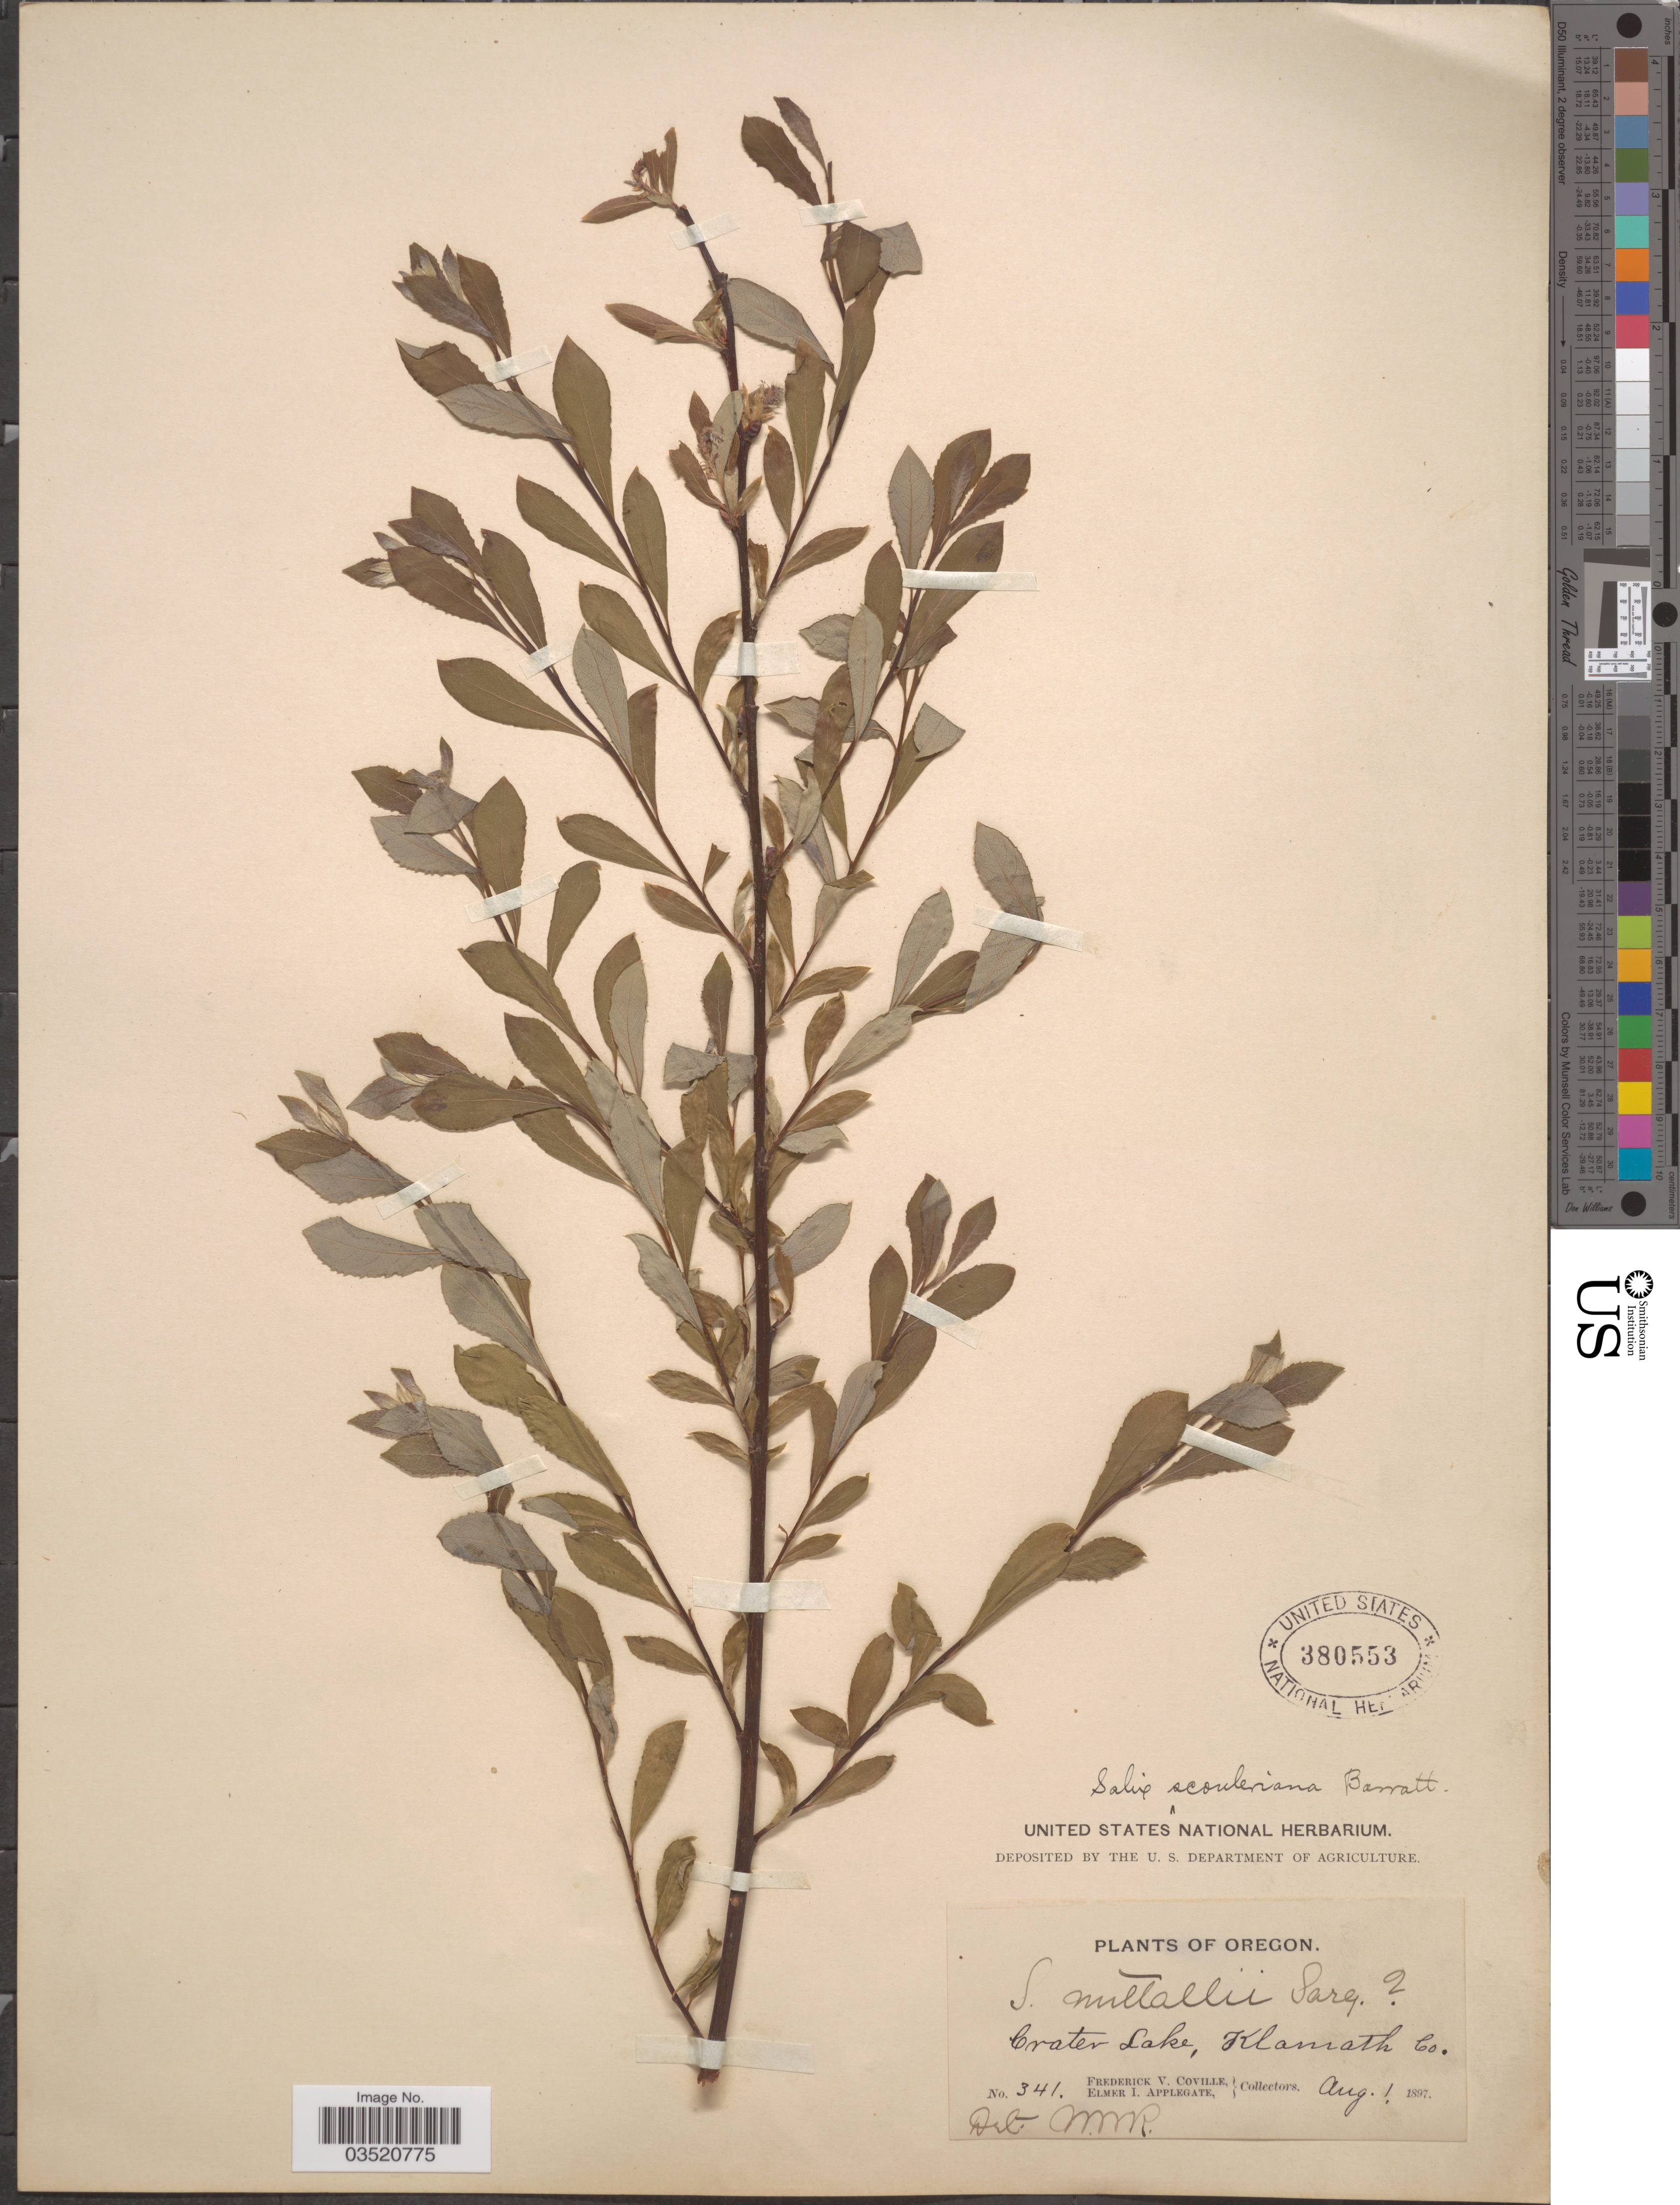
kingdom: Plantae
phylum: Tracheophyta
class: Magnoliopsida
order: Malpighiales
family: Salicaceae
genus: Salix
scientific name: Salix scouleriana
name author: Barratt ex Hook.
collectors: F. V. Coville & E. I. Applegate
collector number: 341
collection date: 1897-08-01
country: United States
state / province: Oregon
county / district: Klamath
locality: Crater Lake, Klamath Co.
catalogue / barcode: US 380553